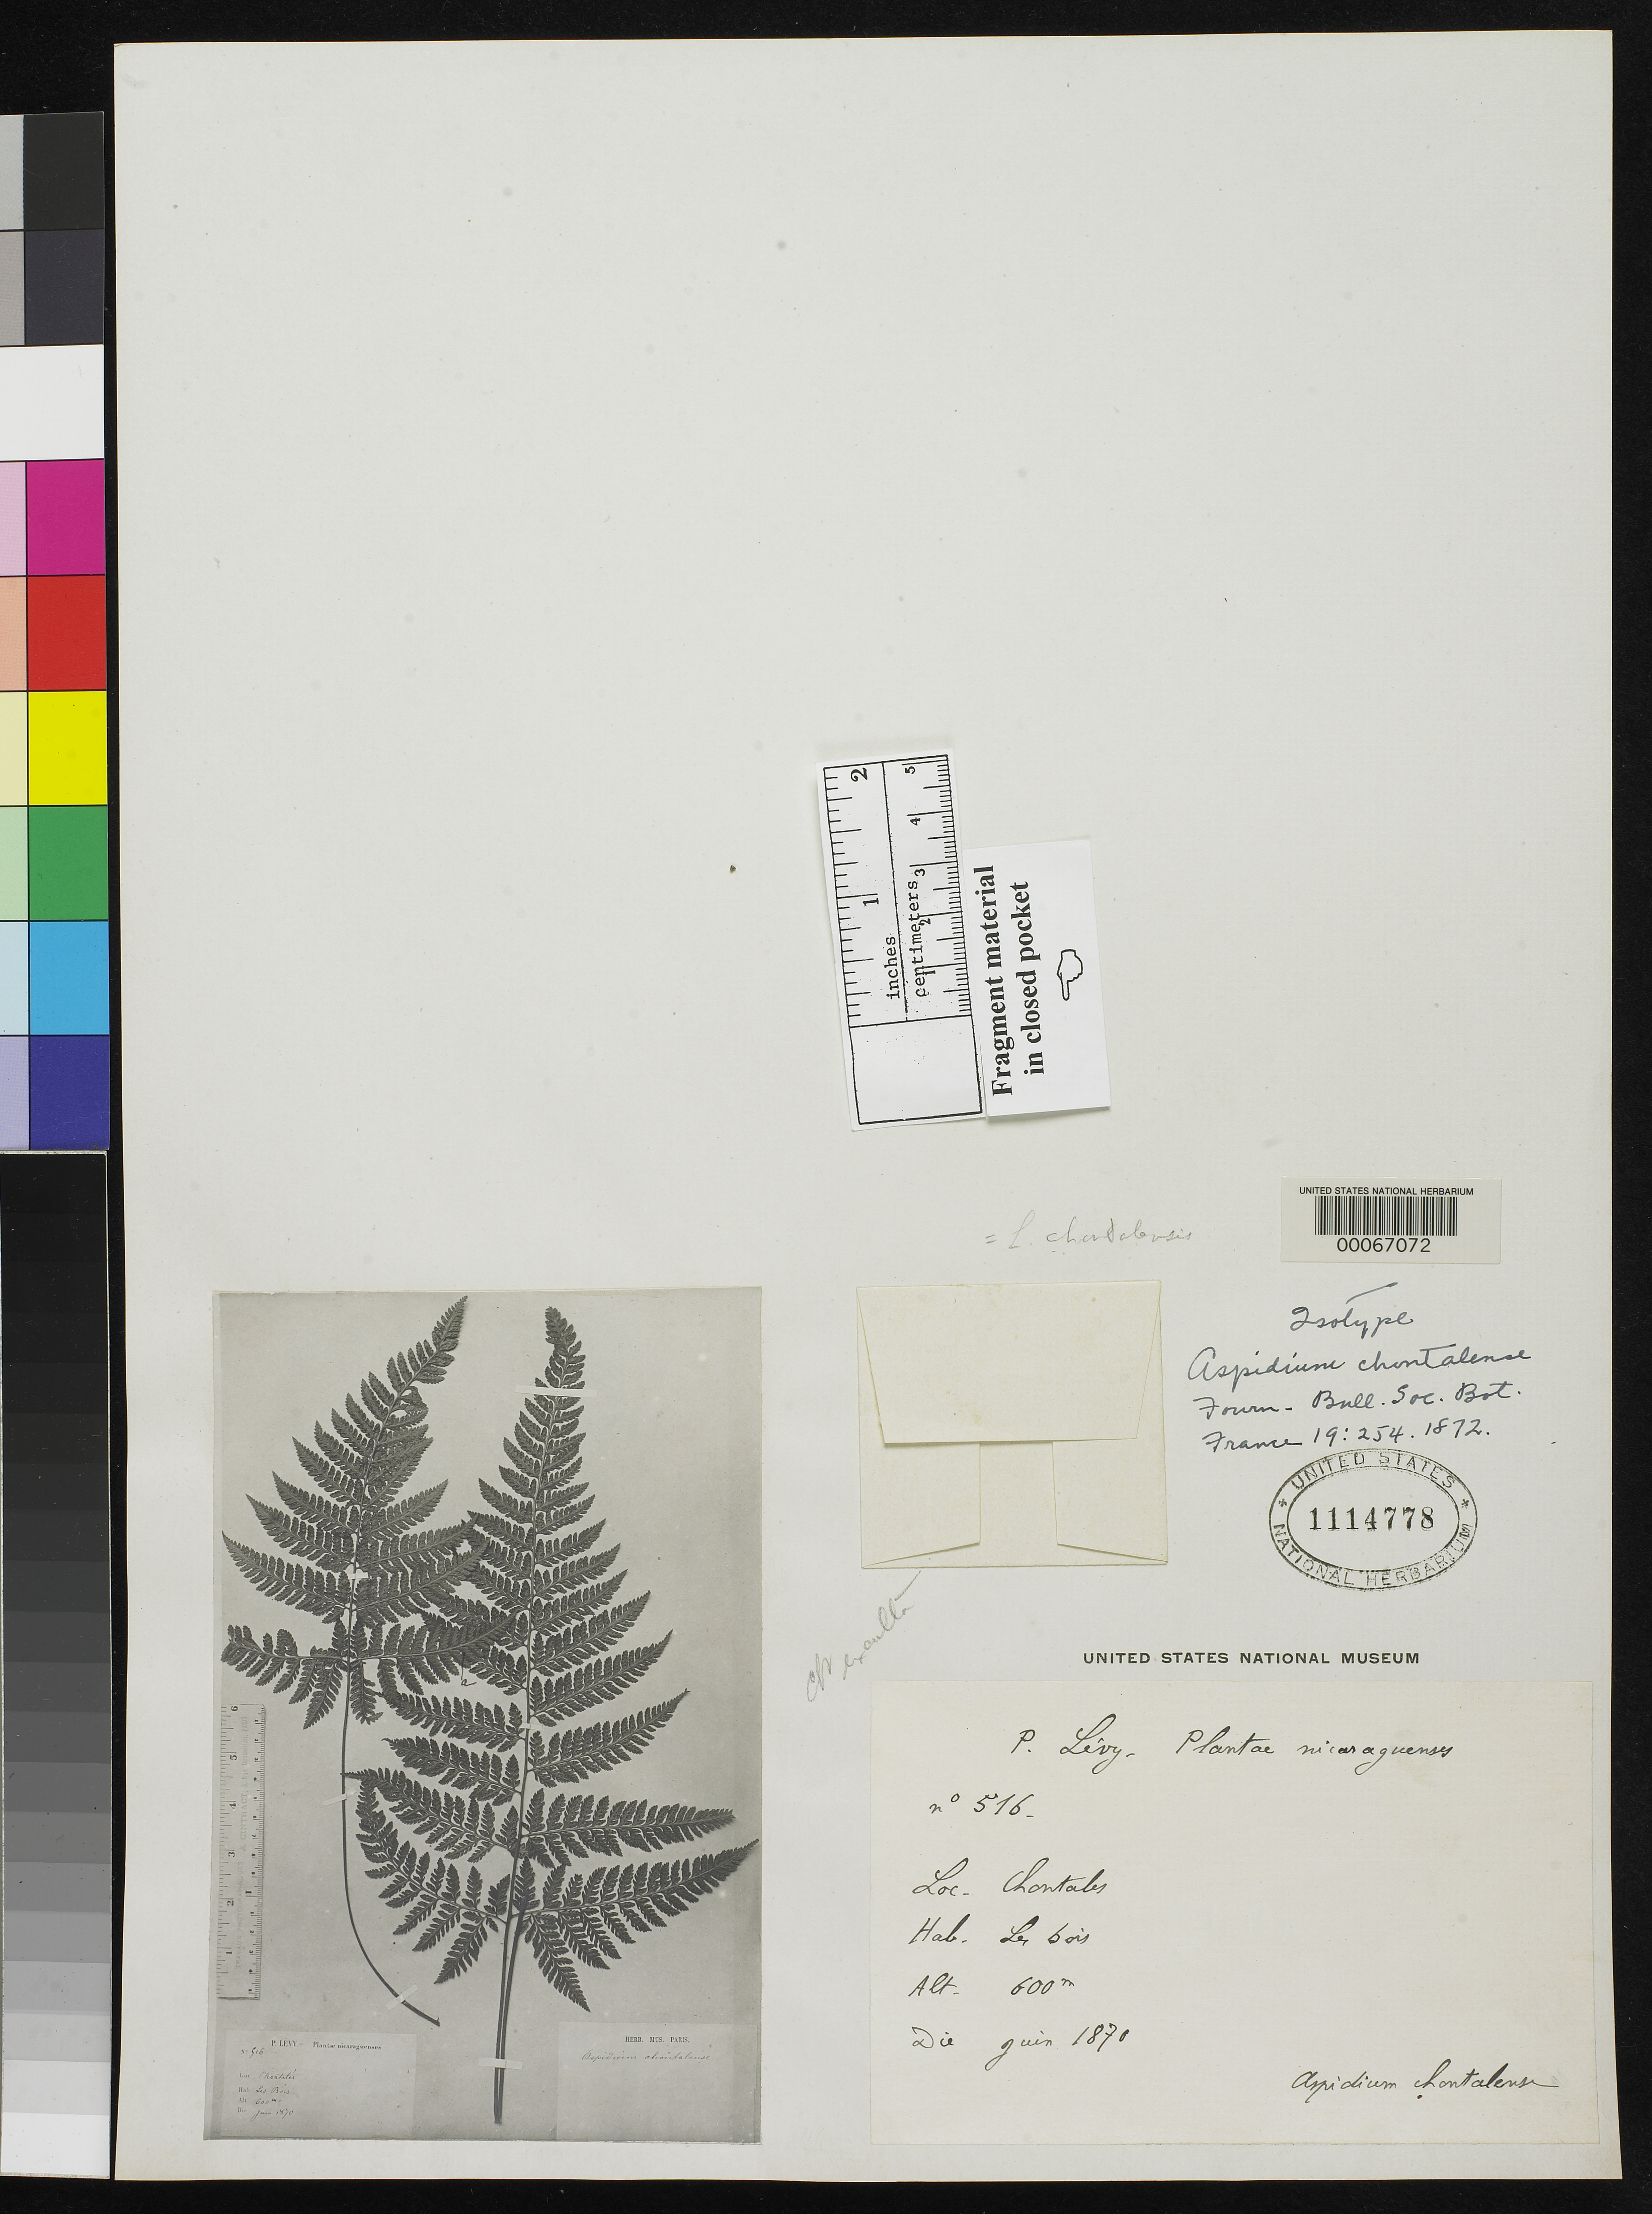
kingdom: Plantae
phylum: Tracheophyta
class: Polypodiopsida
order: Polypodiales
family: Tectariaceae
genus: Aspidium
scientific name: Aspidium chontalense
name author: E. Fourn.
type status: Type Collection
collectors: P. Levy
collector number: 516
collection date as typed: Jun 1870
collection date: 1870-06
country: Nicaragua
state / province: Chontales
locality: Chontales.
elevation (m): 600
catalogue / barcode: US 1114778